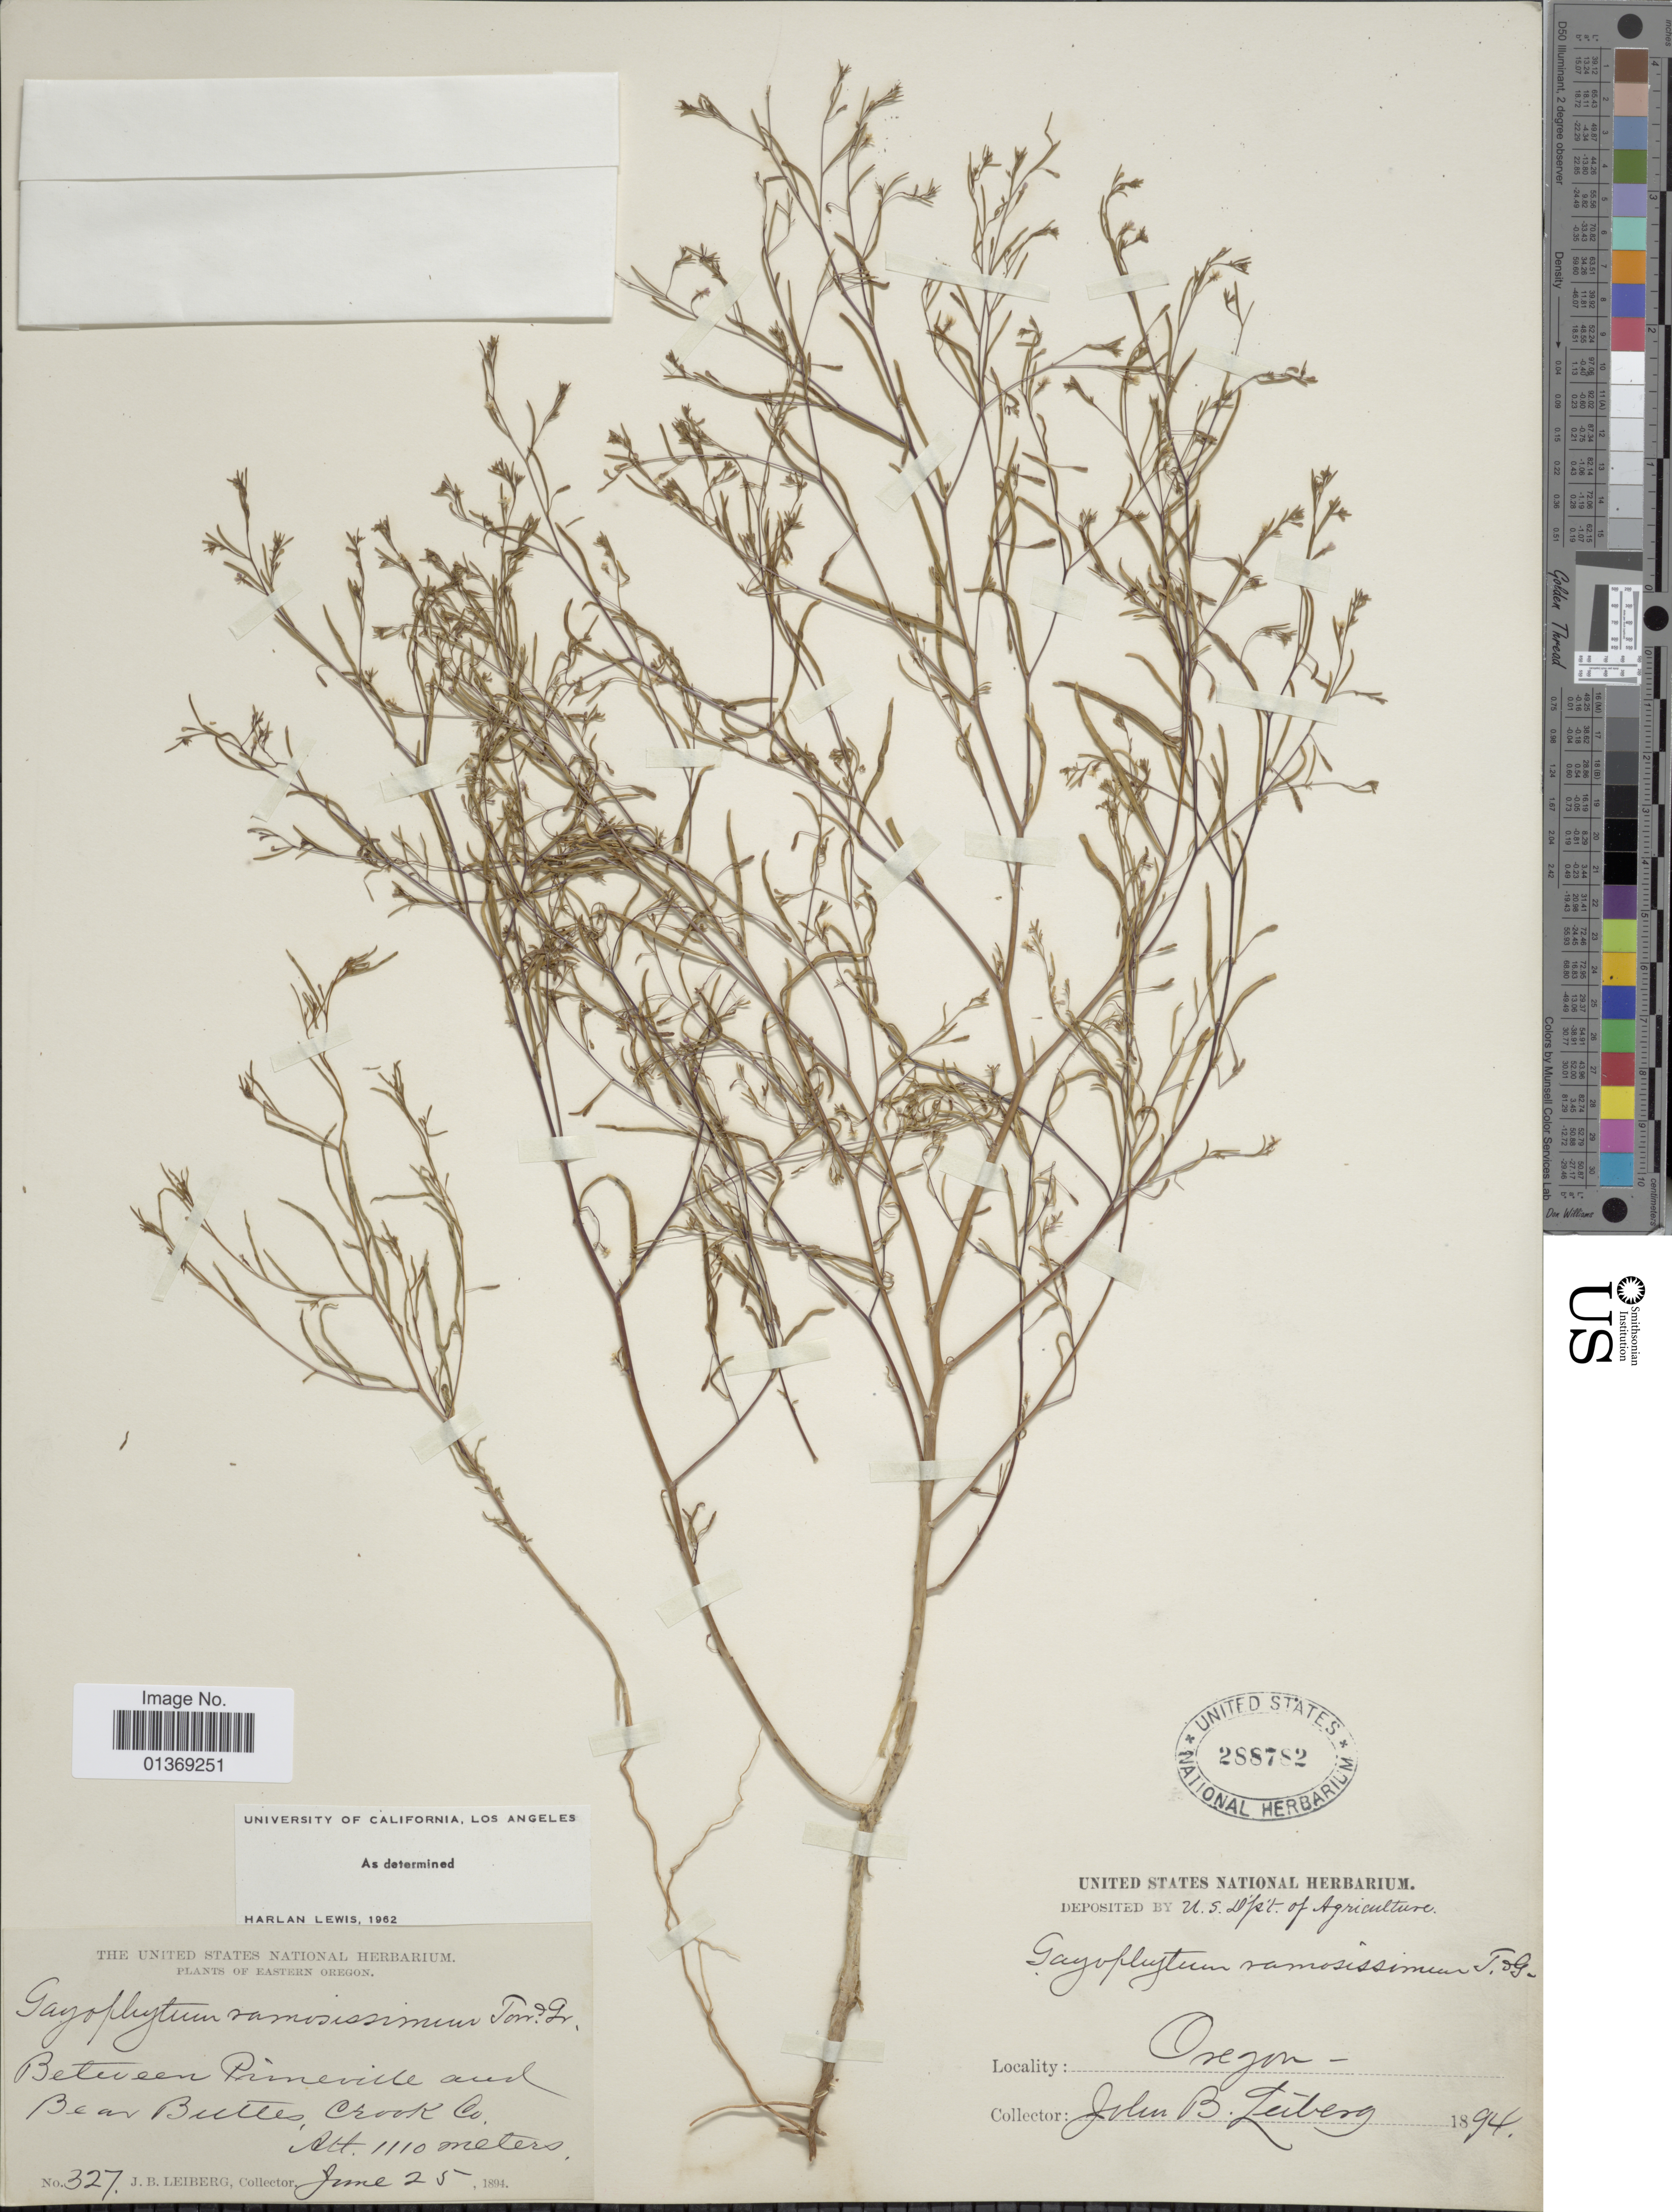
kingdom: Plantae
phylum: Tracheophyta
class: Magnoliopsida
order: Myrtales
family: Onagraceae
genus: Gayophytum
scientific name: Gayophytum ramosissimum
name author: Torr. & A. Gray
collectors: J. B. Leiberg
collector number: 327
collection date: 1894-06-25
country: United States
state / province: Oregon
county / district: Crook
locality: Eastern Oregon, Between Pineville and Bear Buttes, Crook Co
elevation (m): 1110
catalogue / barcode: US 288782